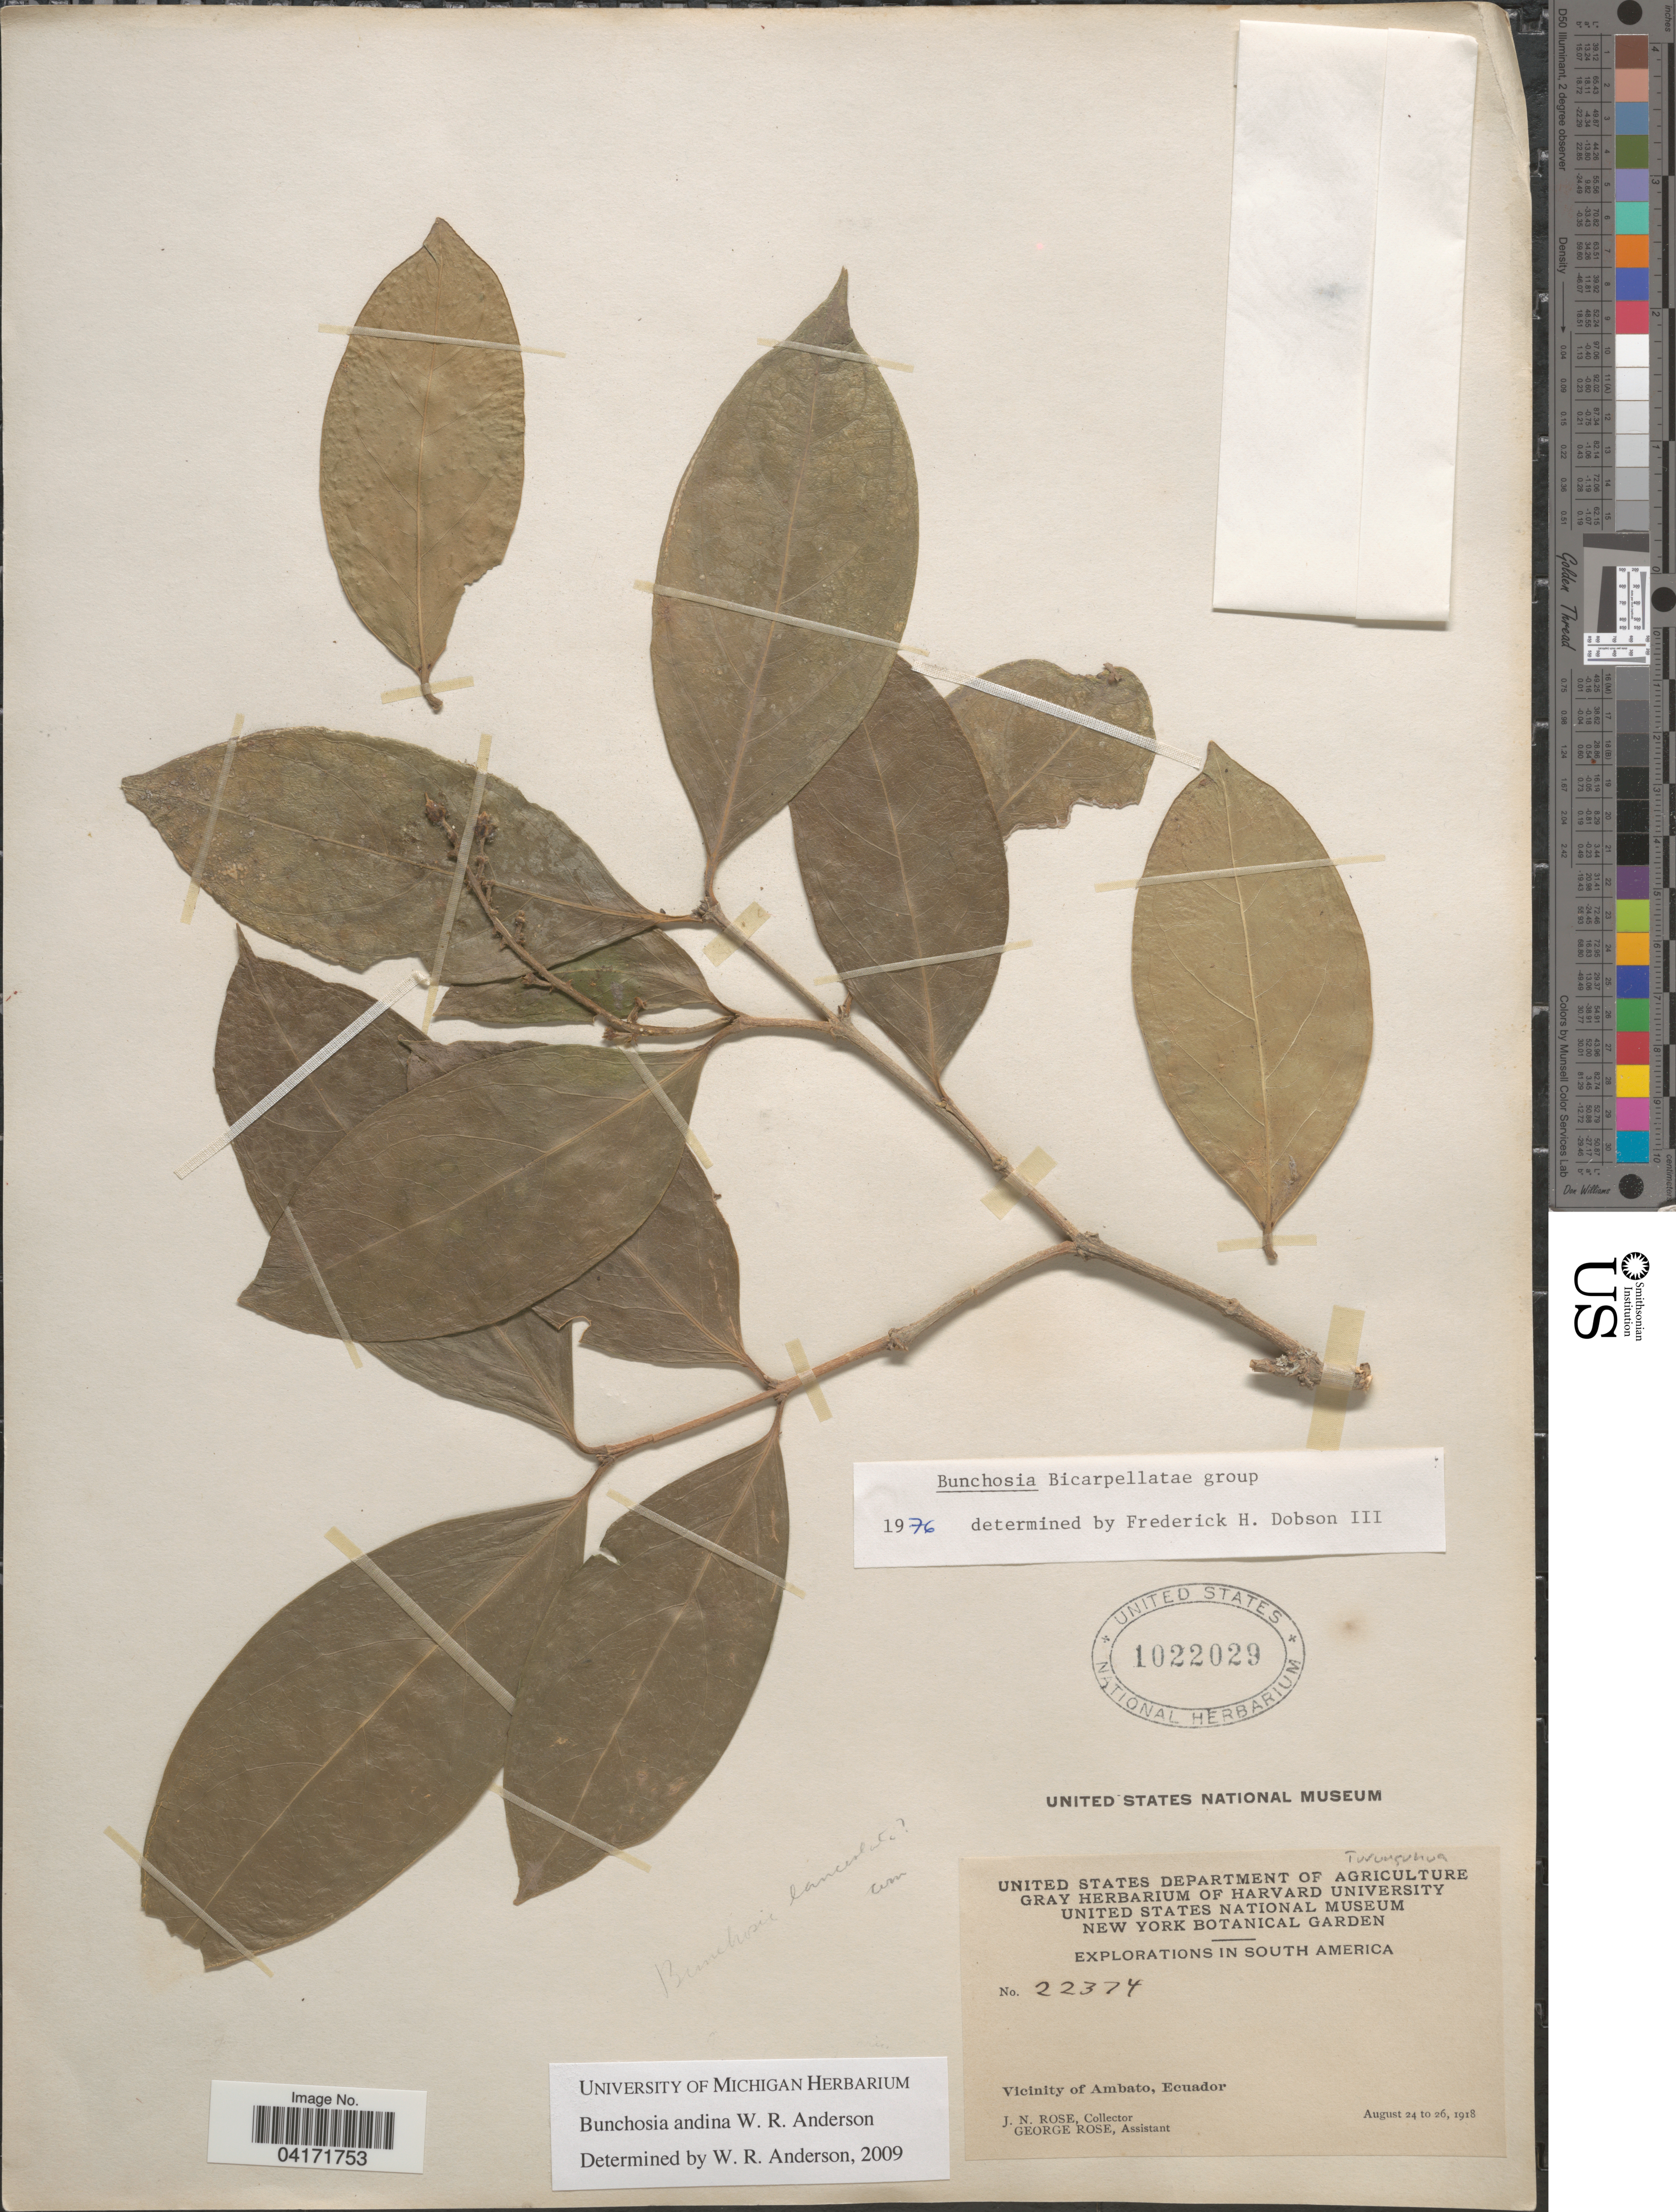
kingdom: Plantae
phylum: Tracheophyta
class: Magnoliopsida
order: Malpighiales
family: Malpighiaceae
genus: Bunchosia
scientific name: Bunchosia andina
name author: W.R. Anderson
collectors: J. N. Rose & G. Rose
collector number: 22374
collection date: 1918-08-24/1918-08-26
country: Ecuador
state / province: Tungurahua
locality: Explorations in South America. Vicinity of Ambato.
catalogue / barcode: US 1022029